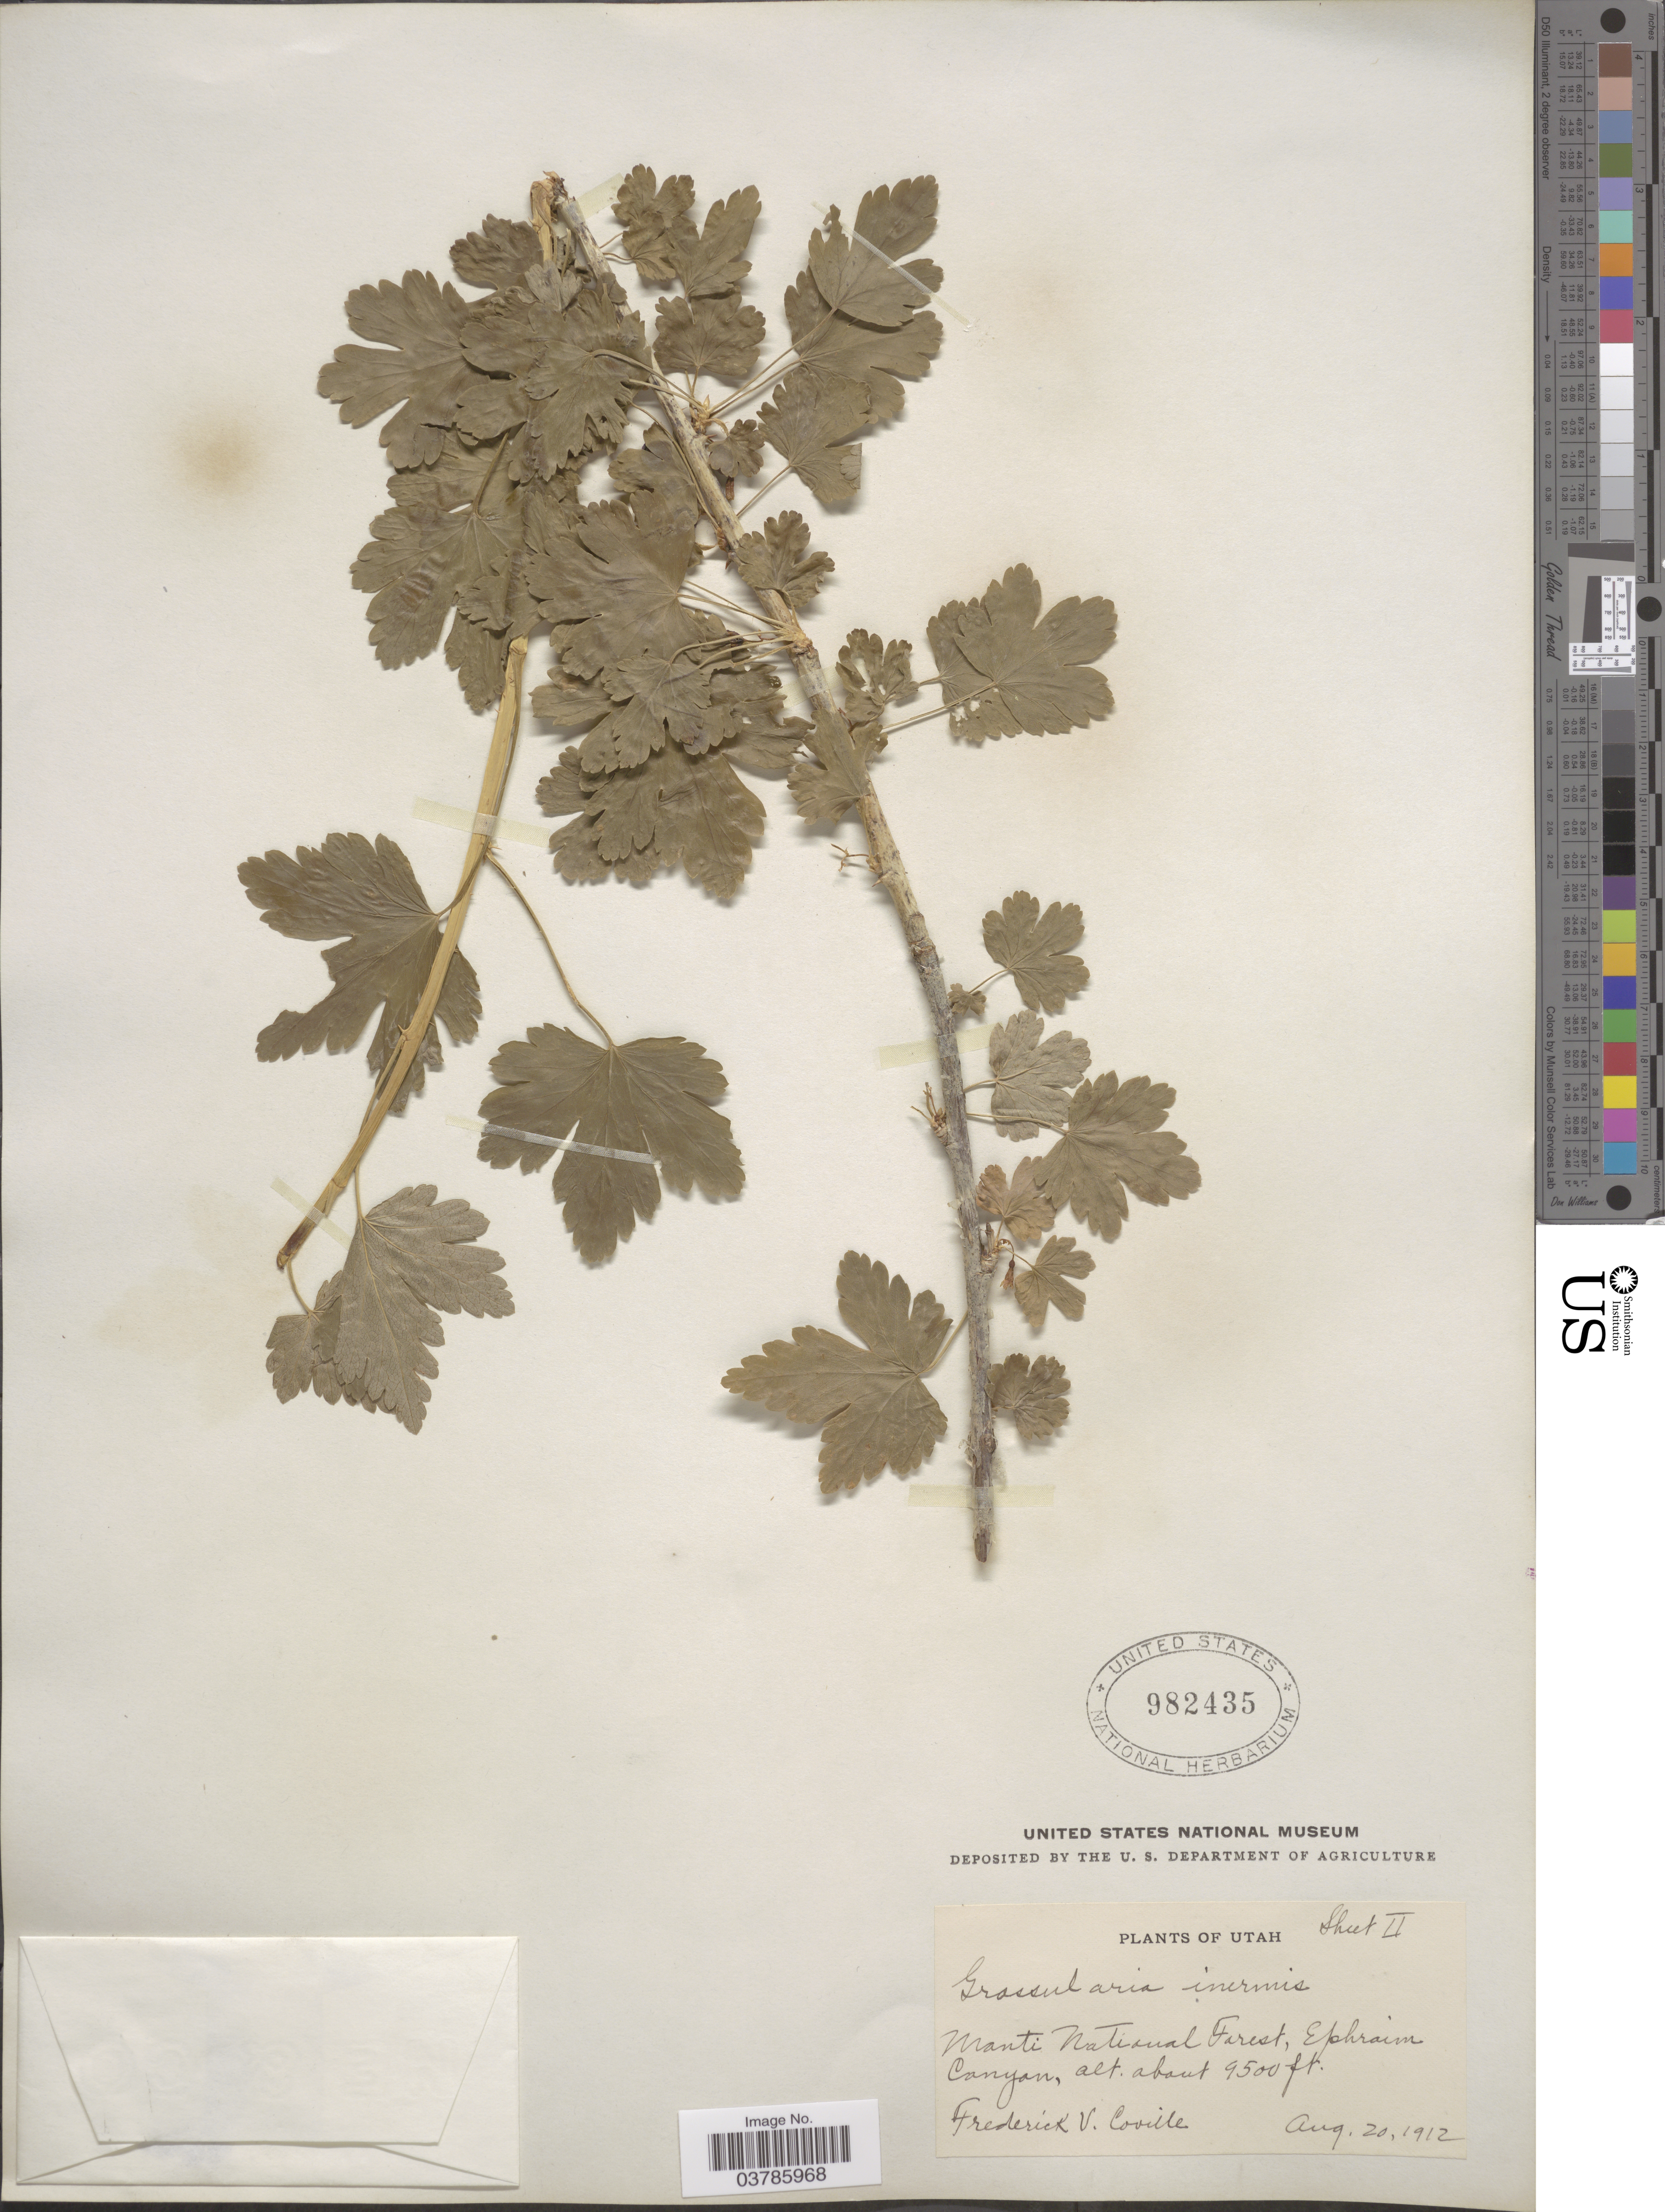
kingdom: Plantae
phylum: Tracheophyta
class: Magnoliopsida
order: Saxifragales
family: Grossulariaceae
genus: Ribes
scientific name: Ribes inerme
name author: Rydb.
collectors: F. V. Coville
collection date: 1912-08-20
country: United States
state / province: Utah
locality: Manti National Forest, Ephraim Canyon.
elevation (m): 2896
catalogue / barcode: US 982435